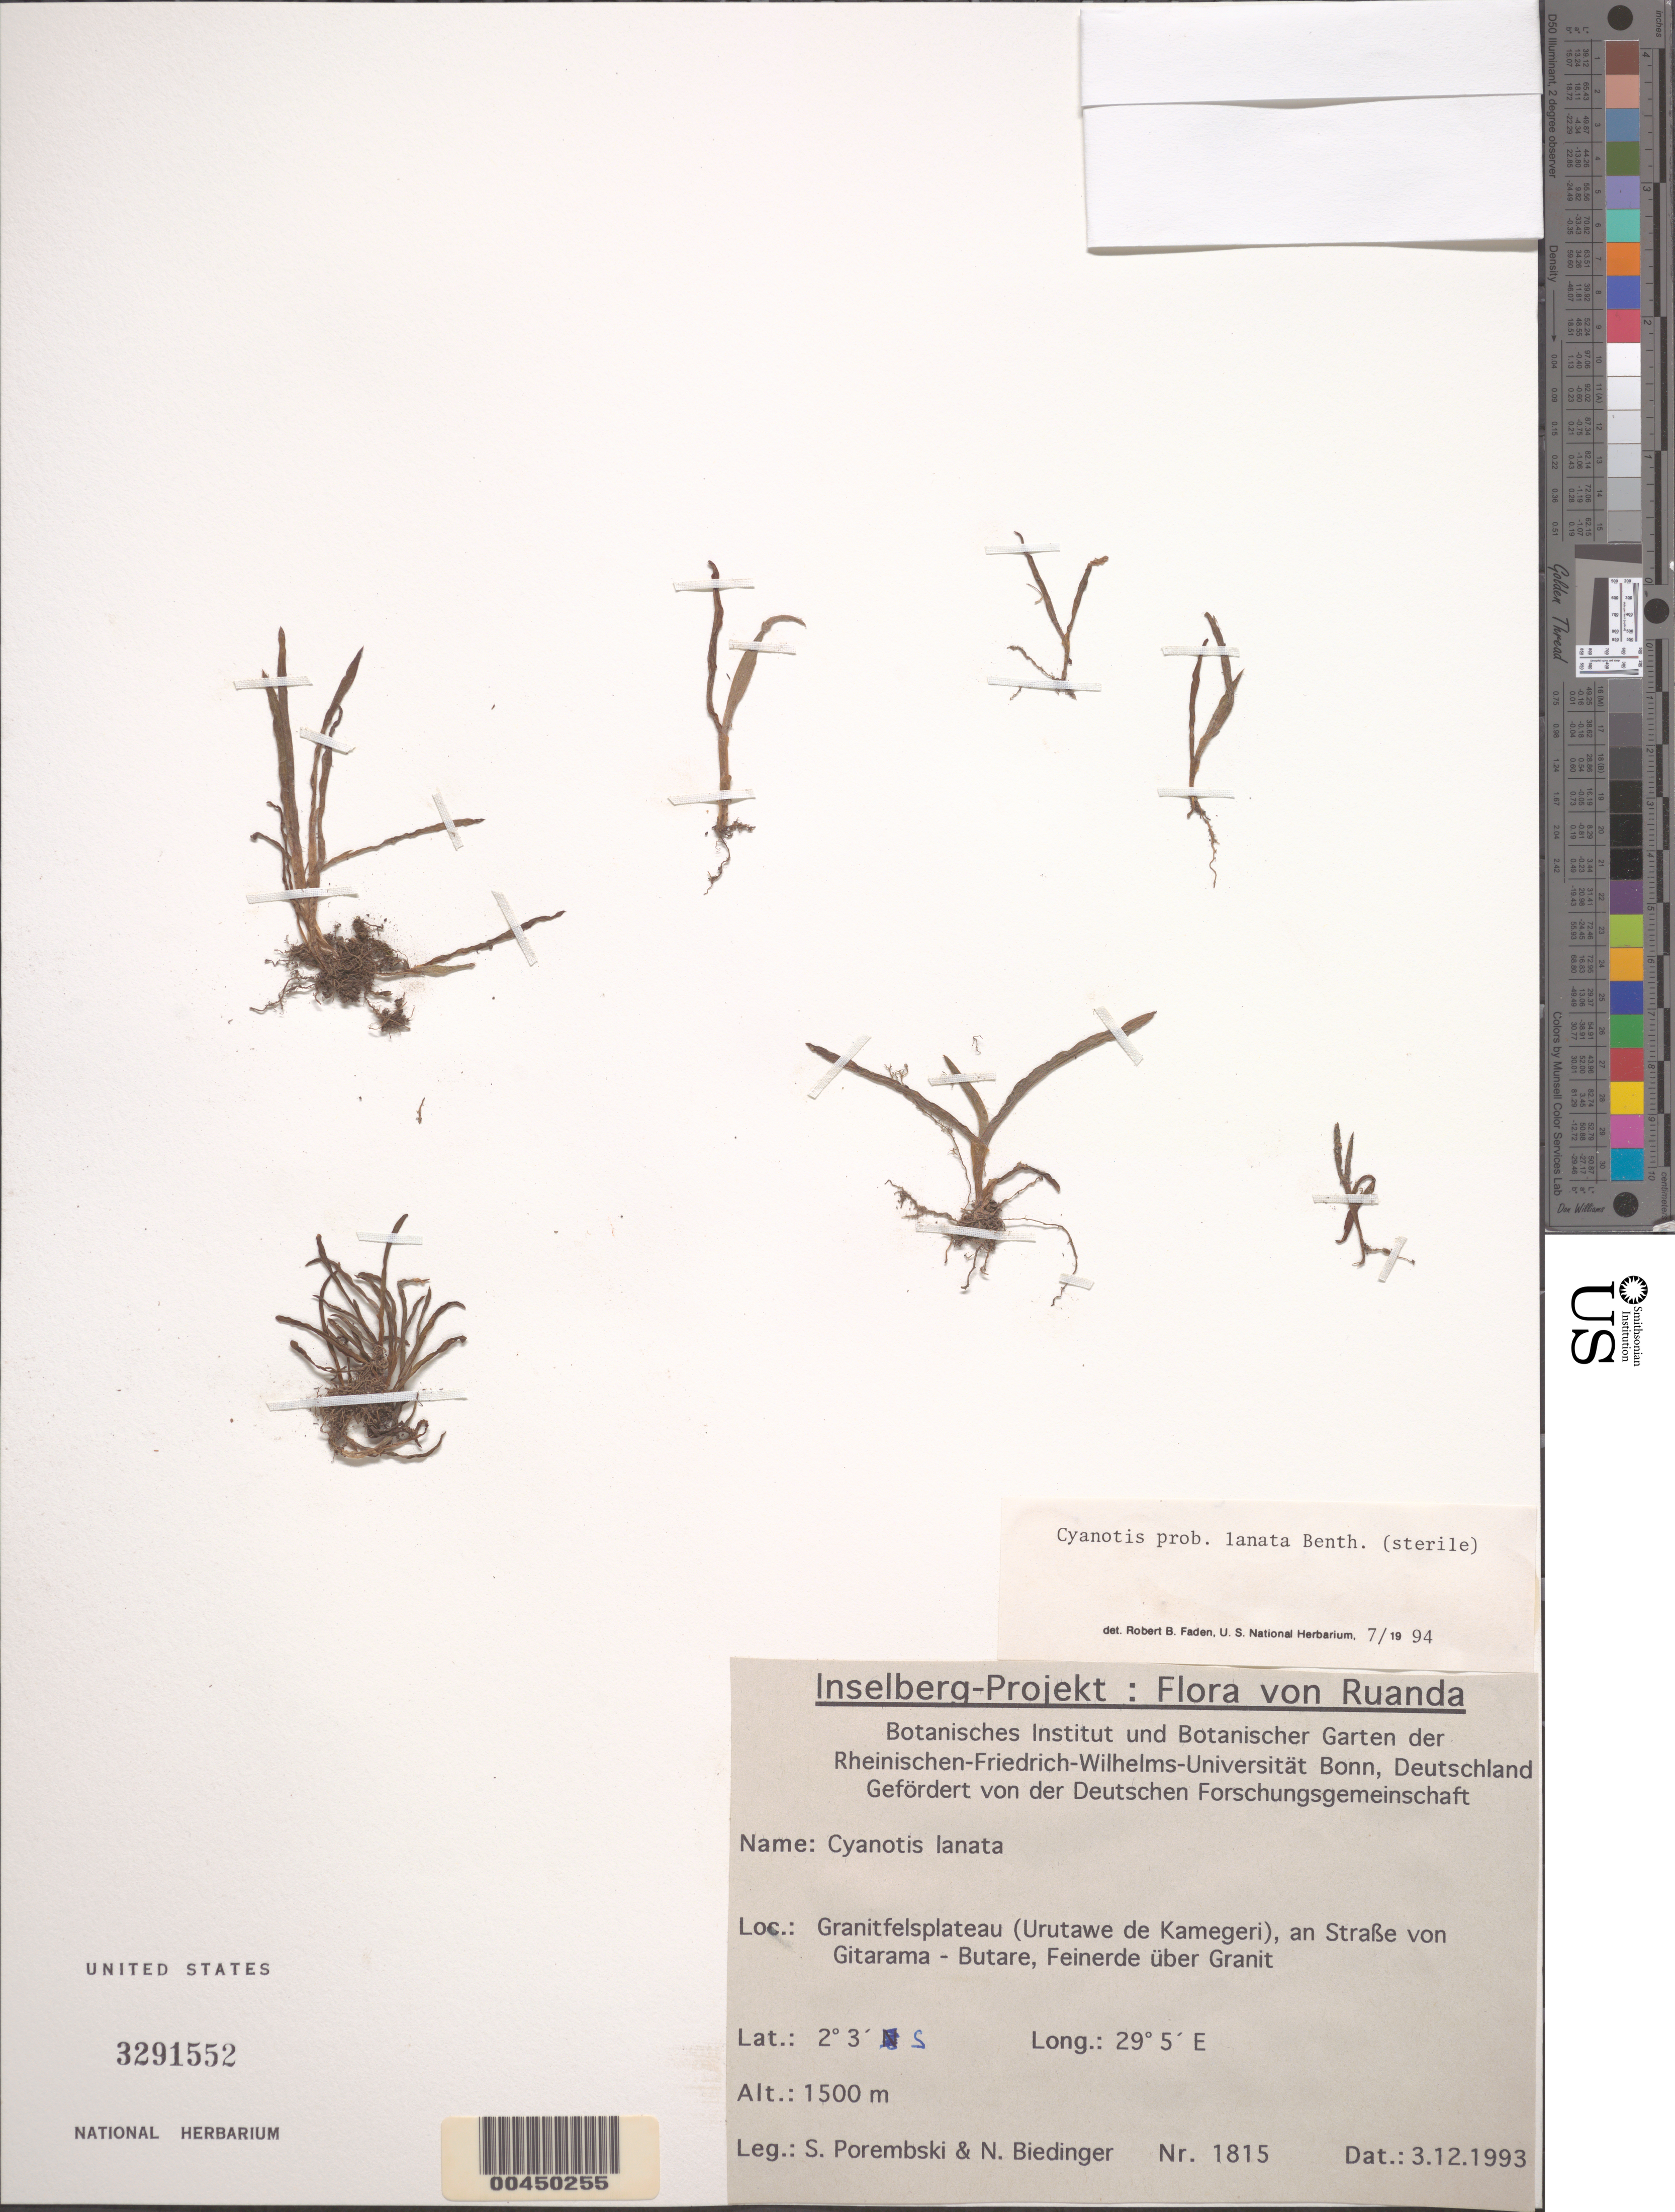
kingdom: Plantae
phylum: Tracheophyta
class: Liliopsida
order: Commelinales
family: Commelinaceae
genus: Cyanotis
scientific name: Cyanotis lanata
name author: Benth.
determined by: Faden, Robert B., (US), Smithsonian Institution - National Museum of Natural History (UNITED STATES)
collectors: S. Porembski & N. Biedinger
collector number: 1815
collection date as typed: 03 Dec 1993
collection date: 1993-12-03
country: Rwanda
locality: Road from gitarama to butare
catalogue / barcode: US 3291552